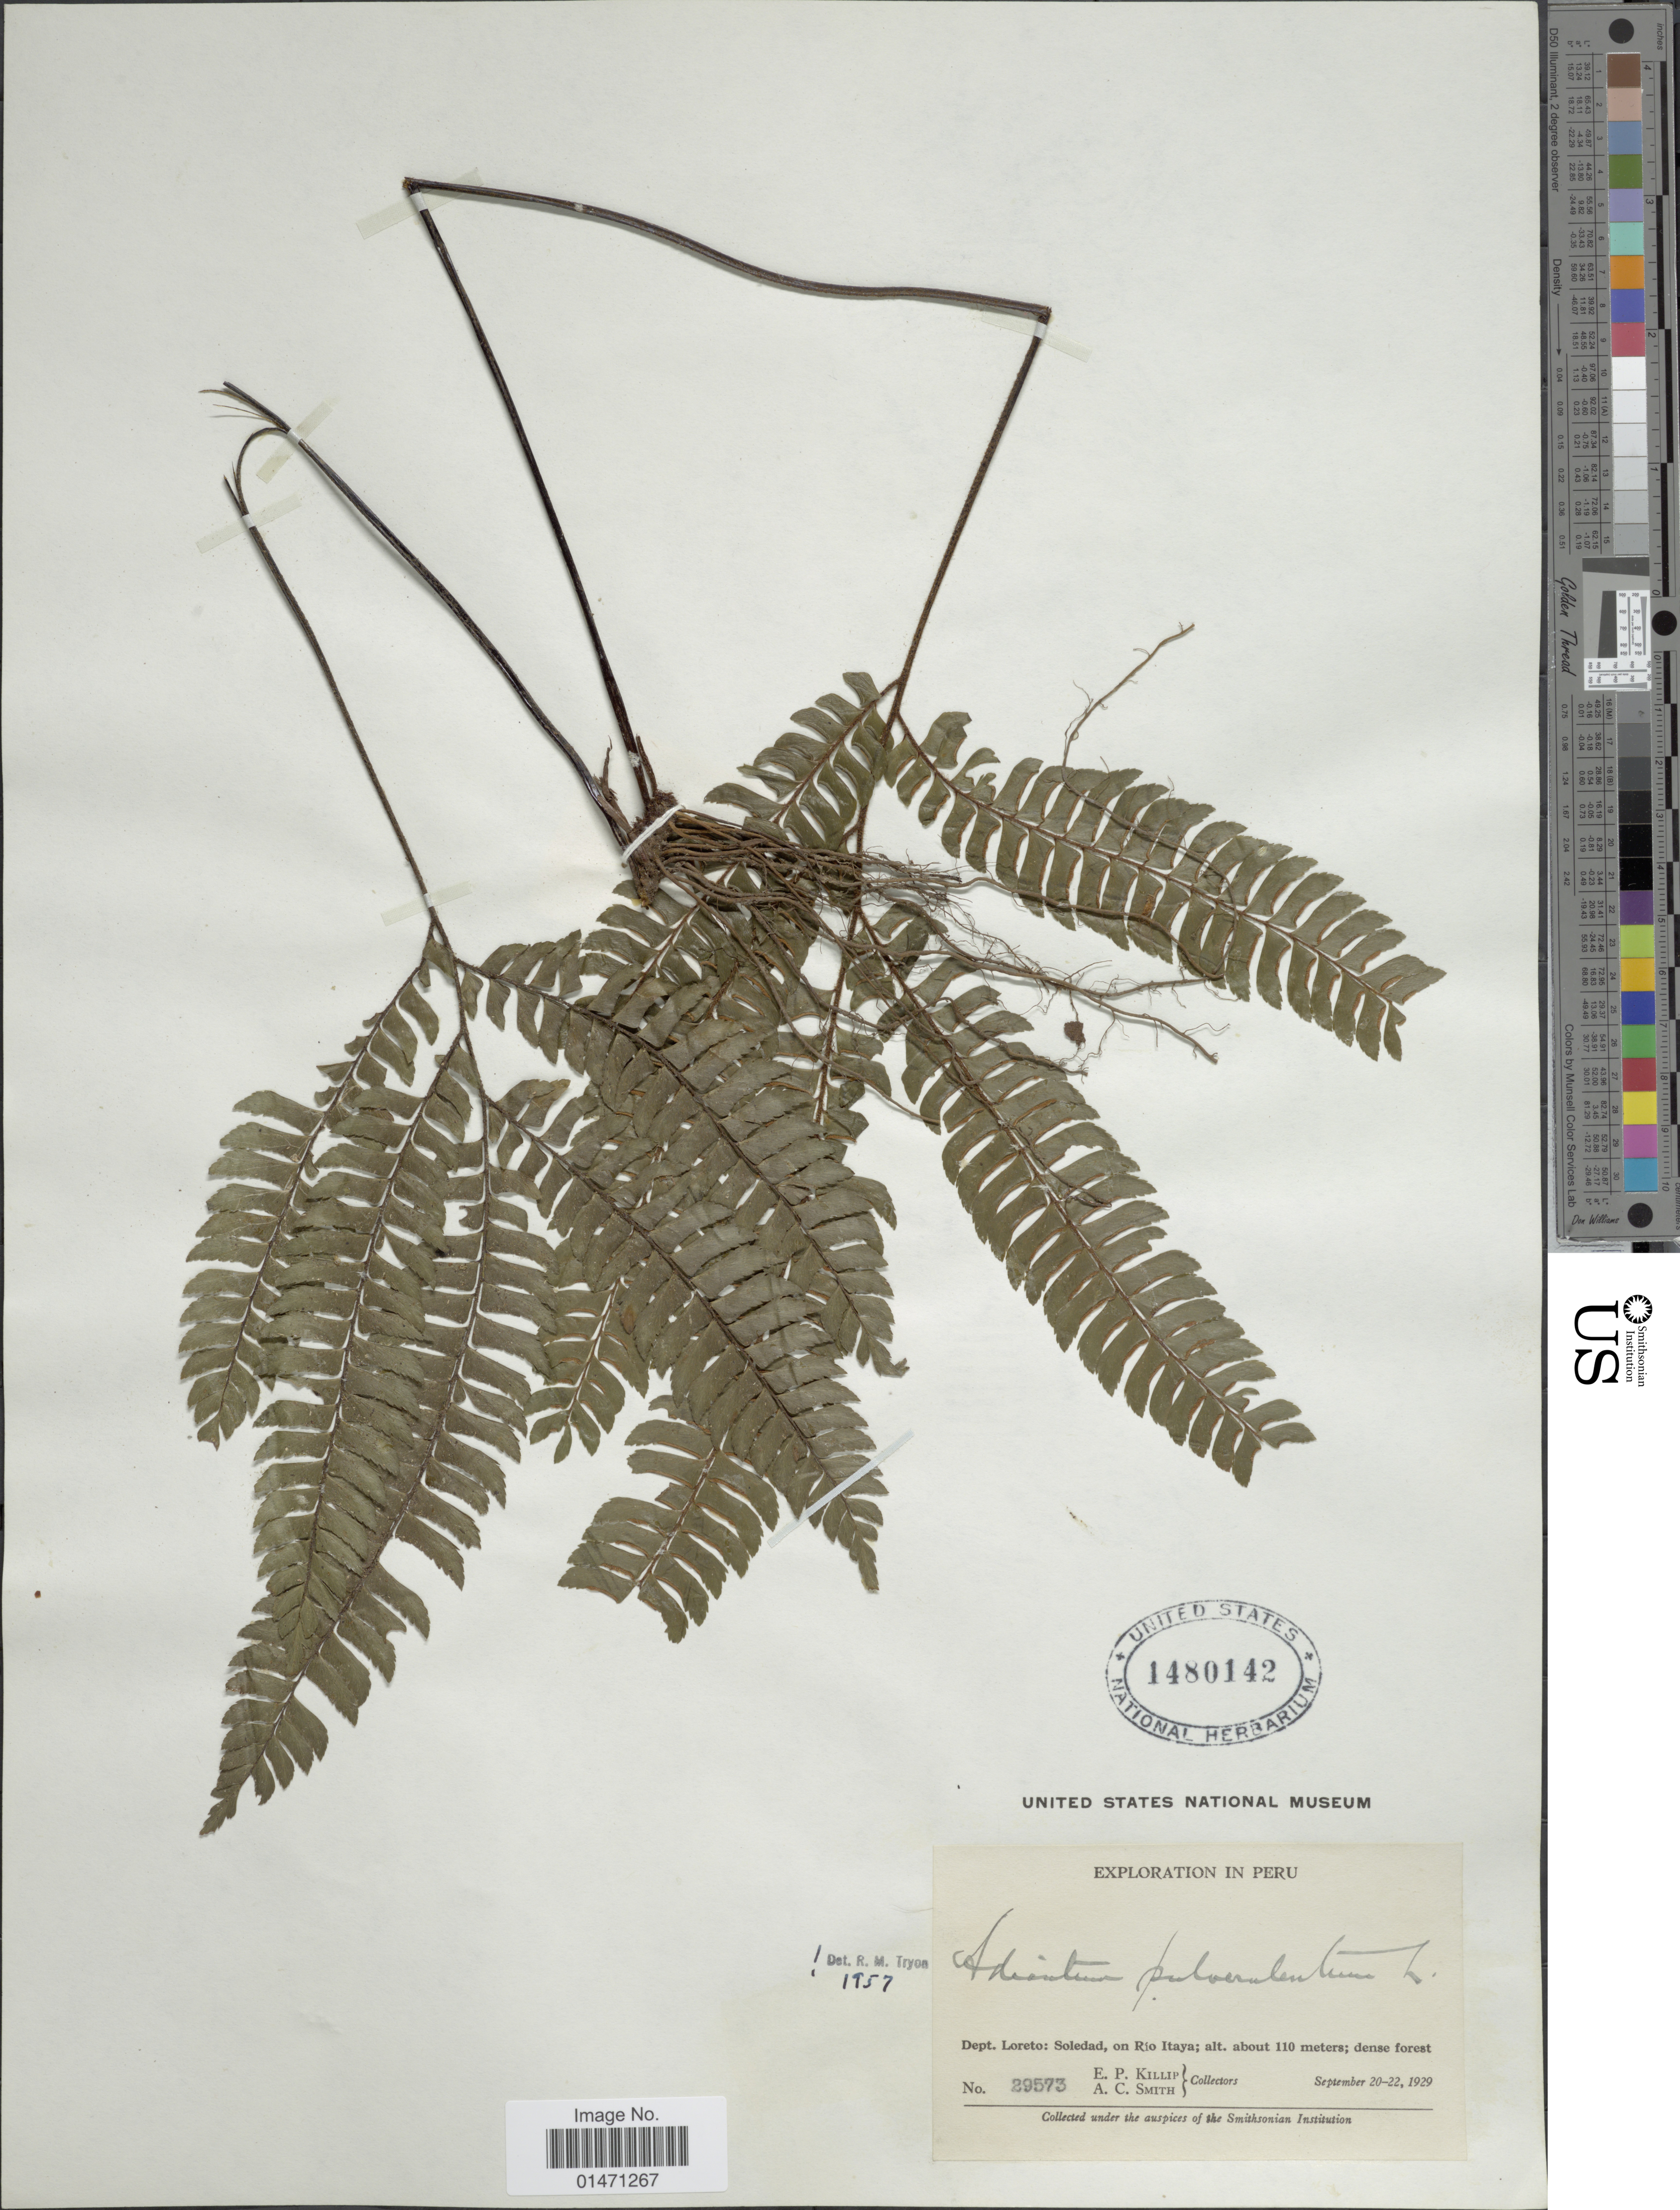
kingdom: Plantae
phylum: Tracheophyta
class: Polypodiopsida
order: Polypodiales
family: Pteridaceae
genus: Adiantum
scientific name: Adiantum pulverulentum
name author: L.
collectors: E. P. Killip & A. C. Smith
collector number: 29573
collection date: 1929-09-20/1929-09-22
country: Peru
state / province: Loreto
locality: Dept. Loreto: Soledad, on Rio Itaya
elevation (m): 110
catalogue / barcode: US 1480142